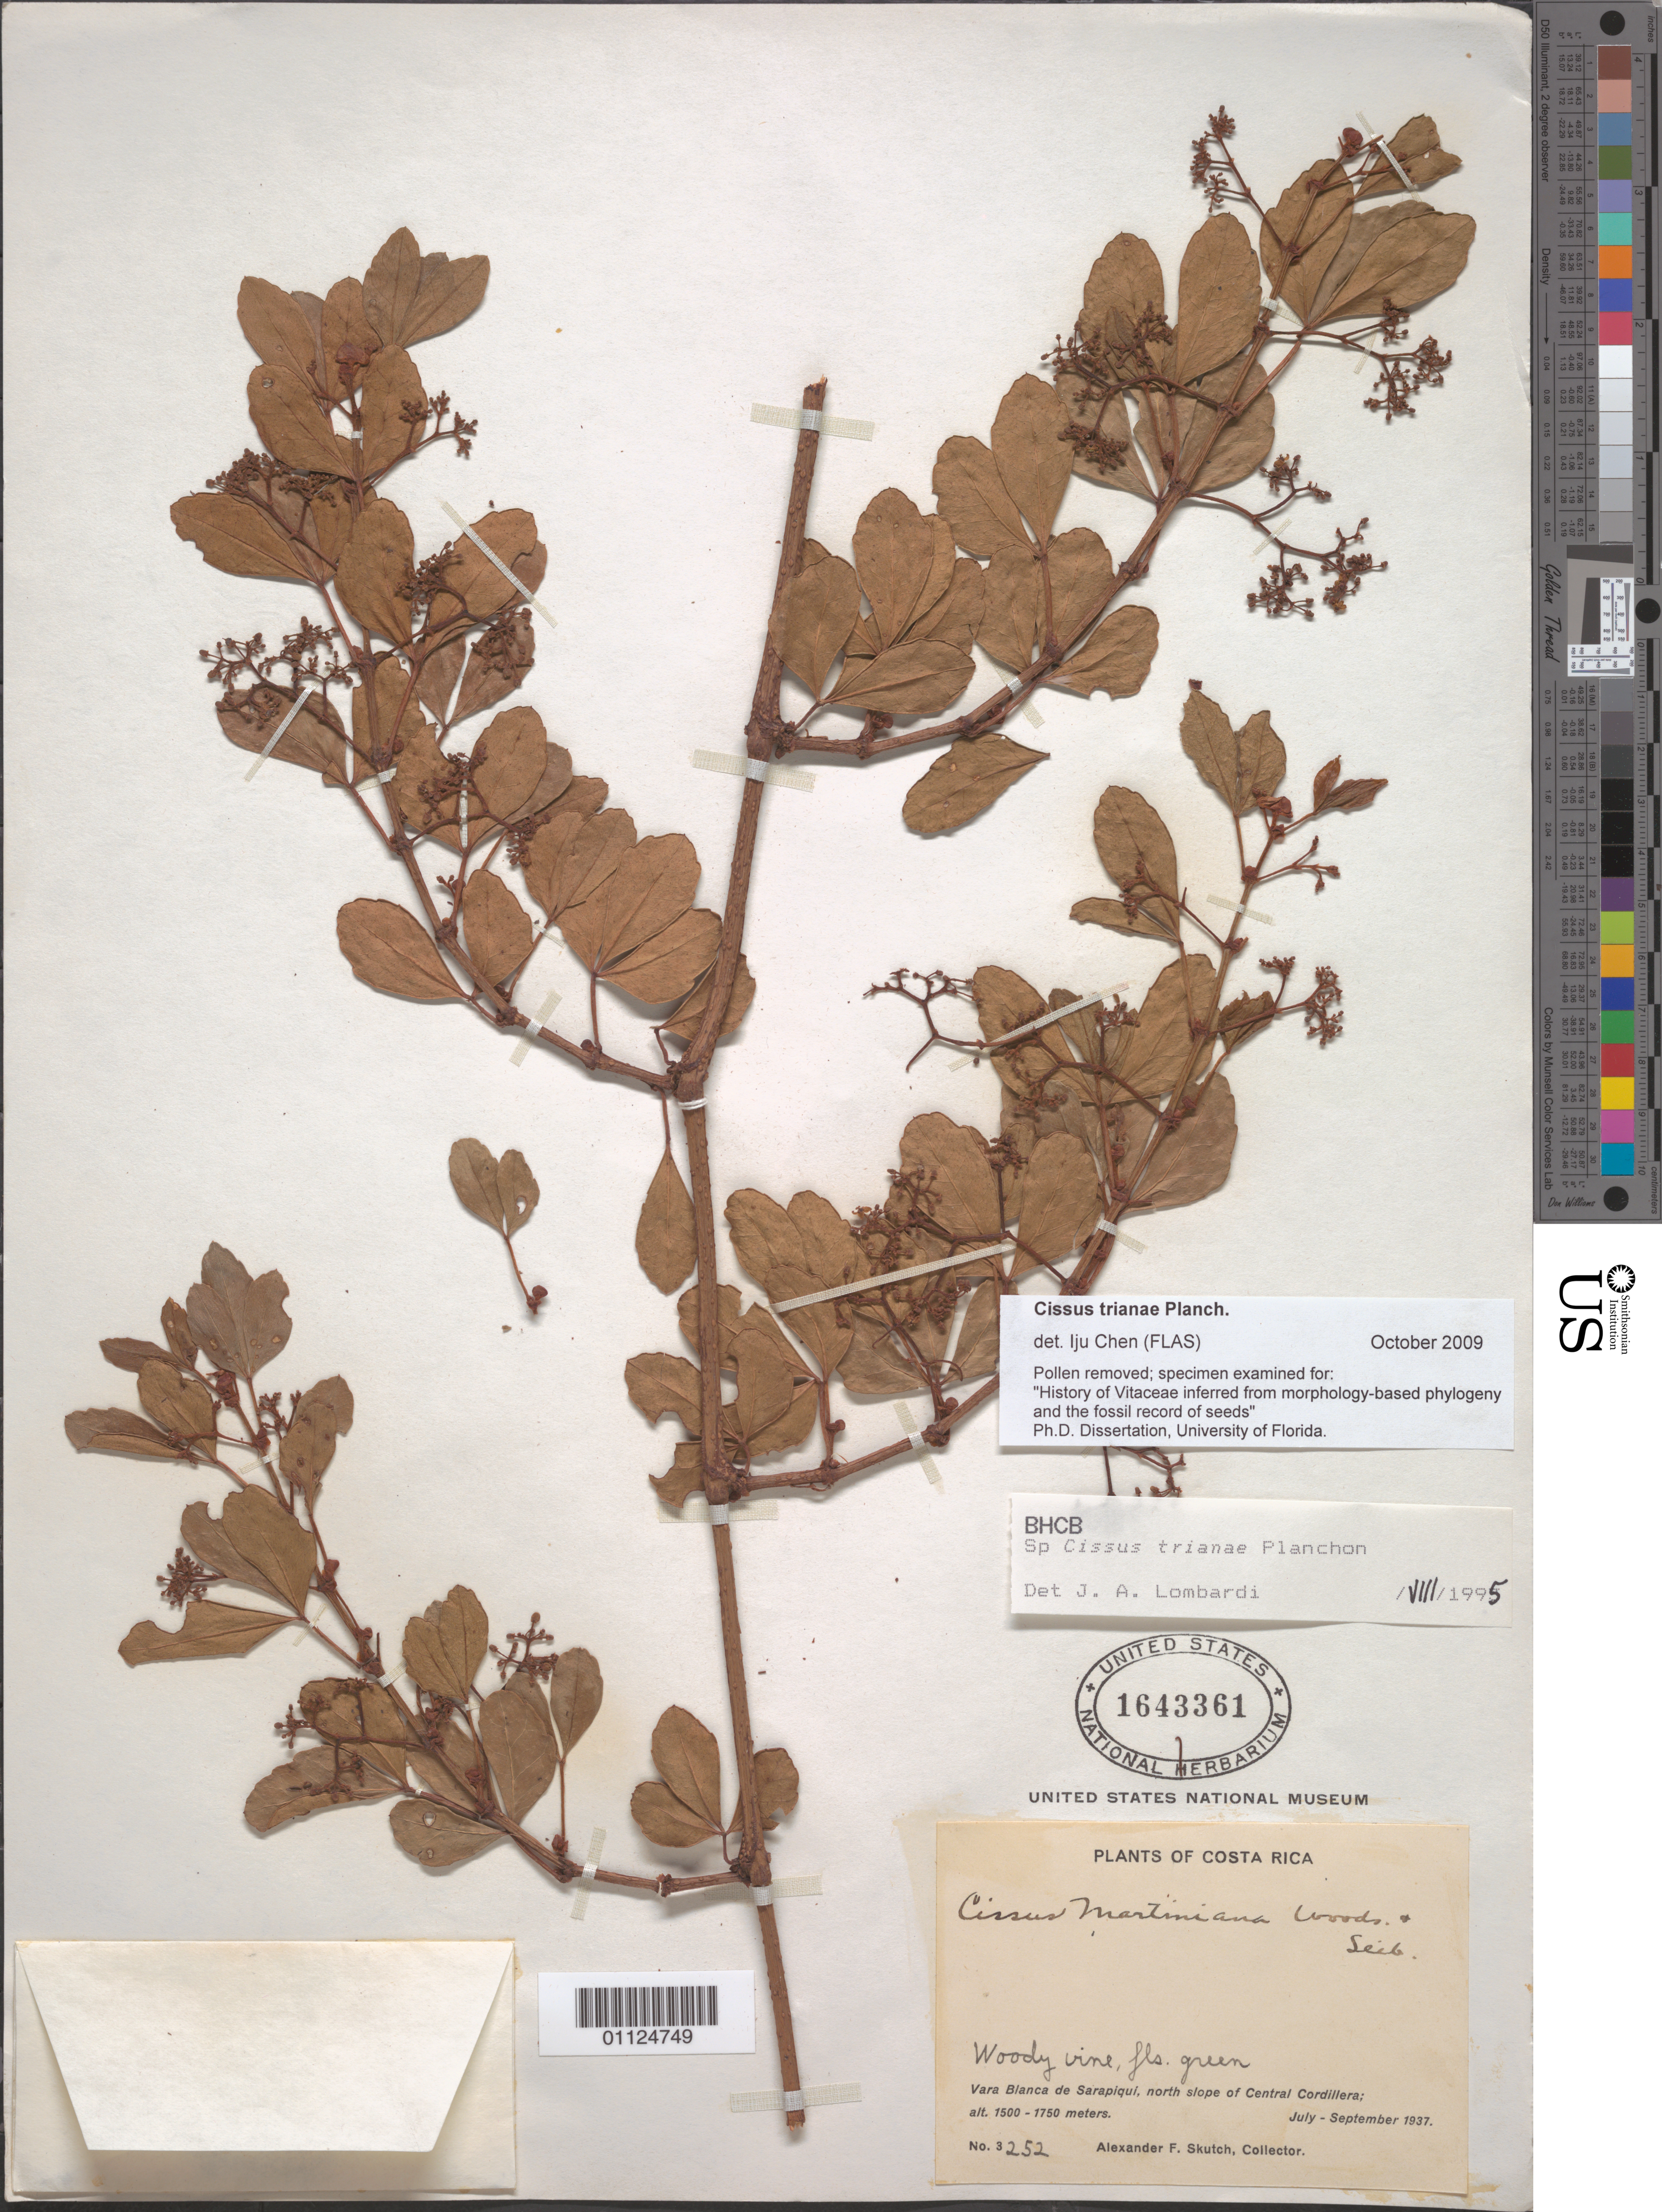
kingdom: Plantae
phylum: Tracheophyta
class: Magnoliopsida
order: Vitales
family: Vitaceae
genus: Cissus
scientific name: Cissus trianae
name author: Planch.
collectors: A. F. Skutch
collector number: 3252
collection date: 1937-07/1937-09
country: Costa Rica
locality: Vara Blanca de Sarapiqui, N slope of Central Cordillera.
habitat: Woody vine.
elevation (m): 1500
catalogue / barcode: US 1643361